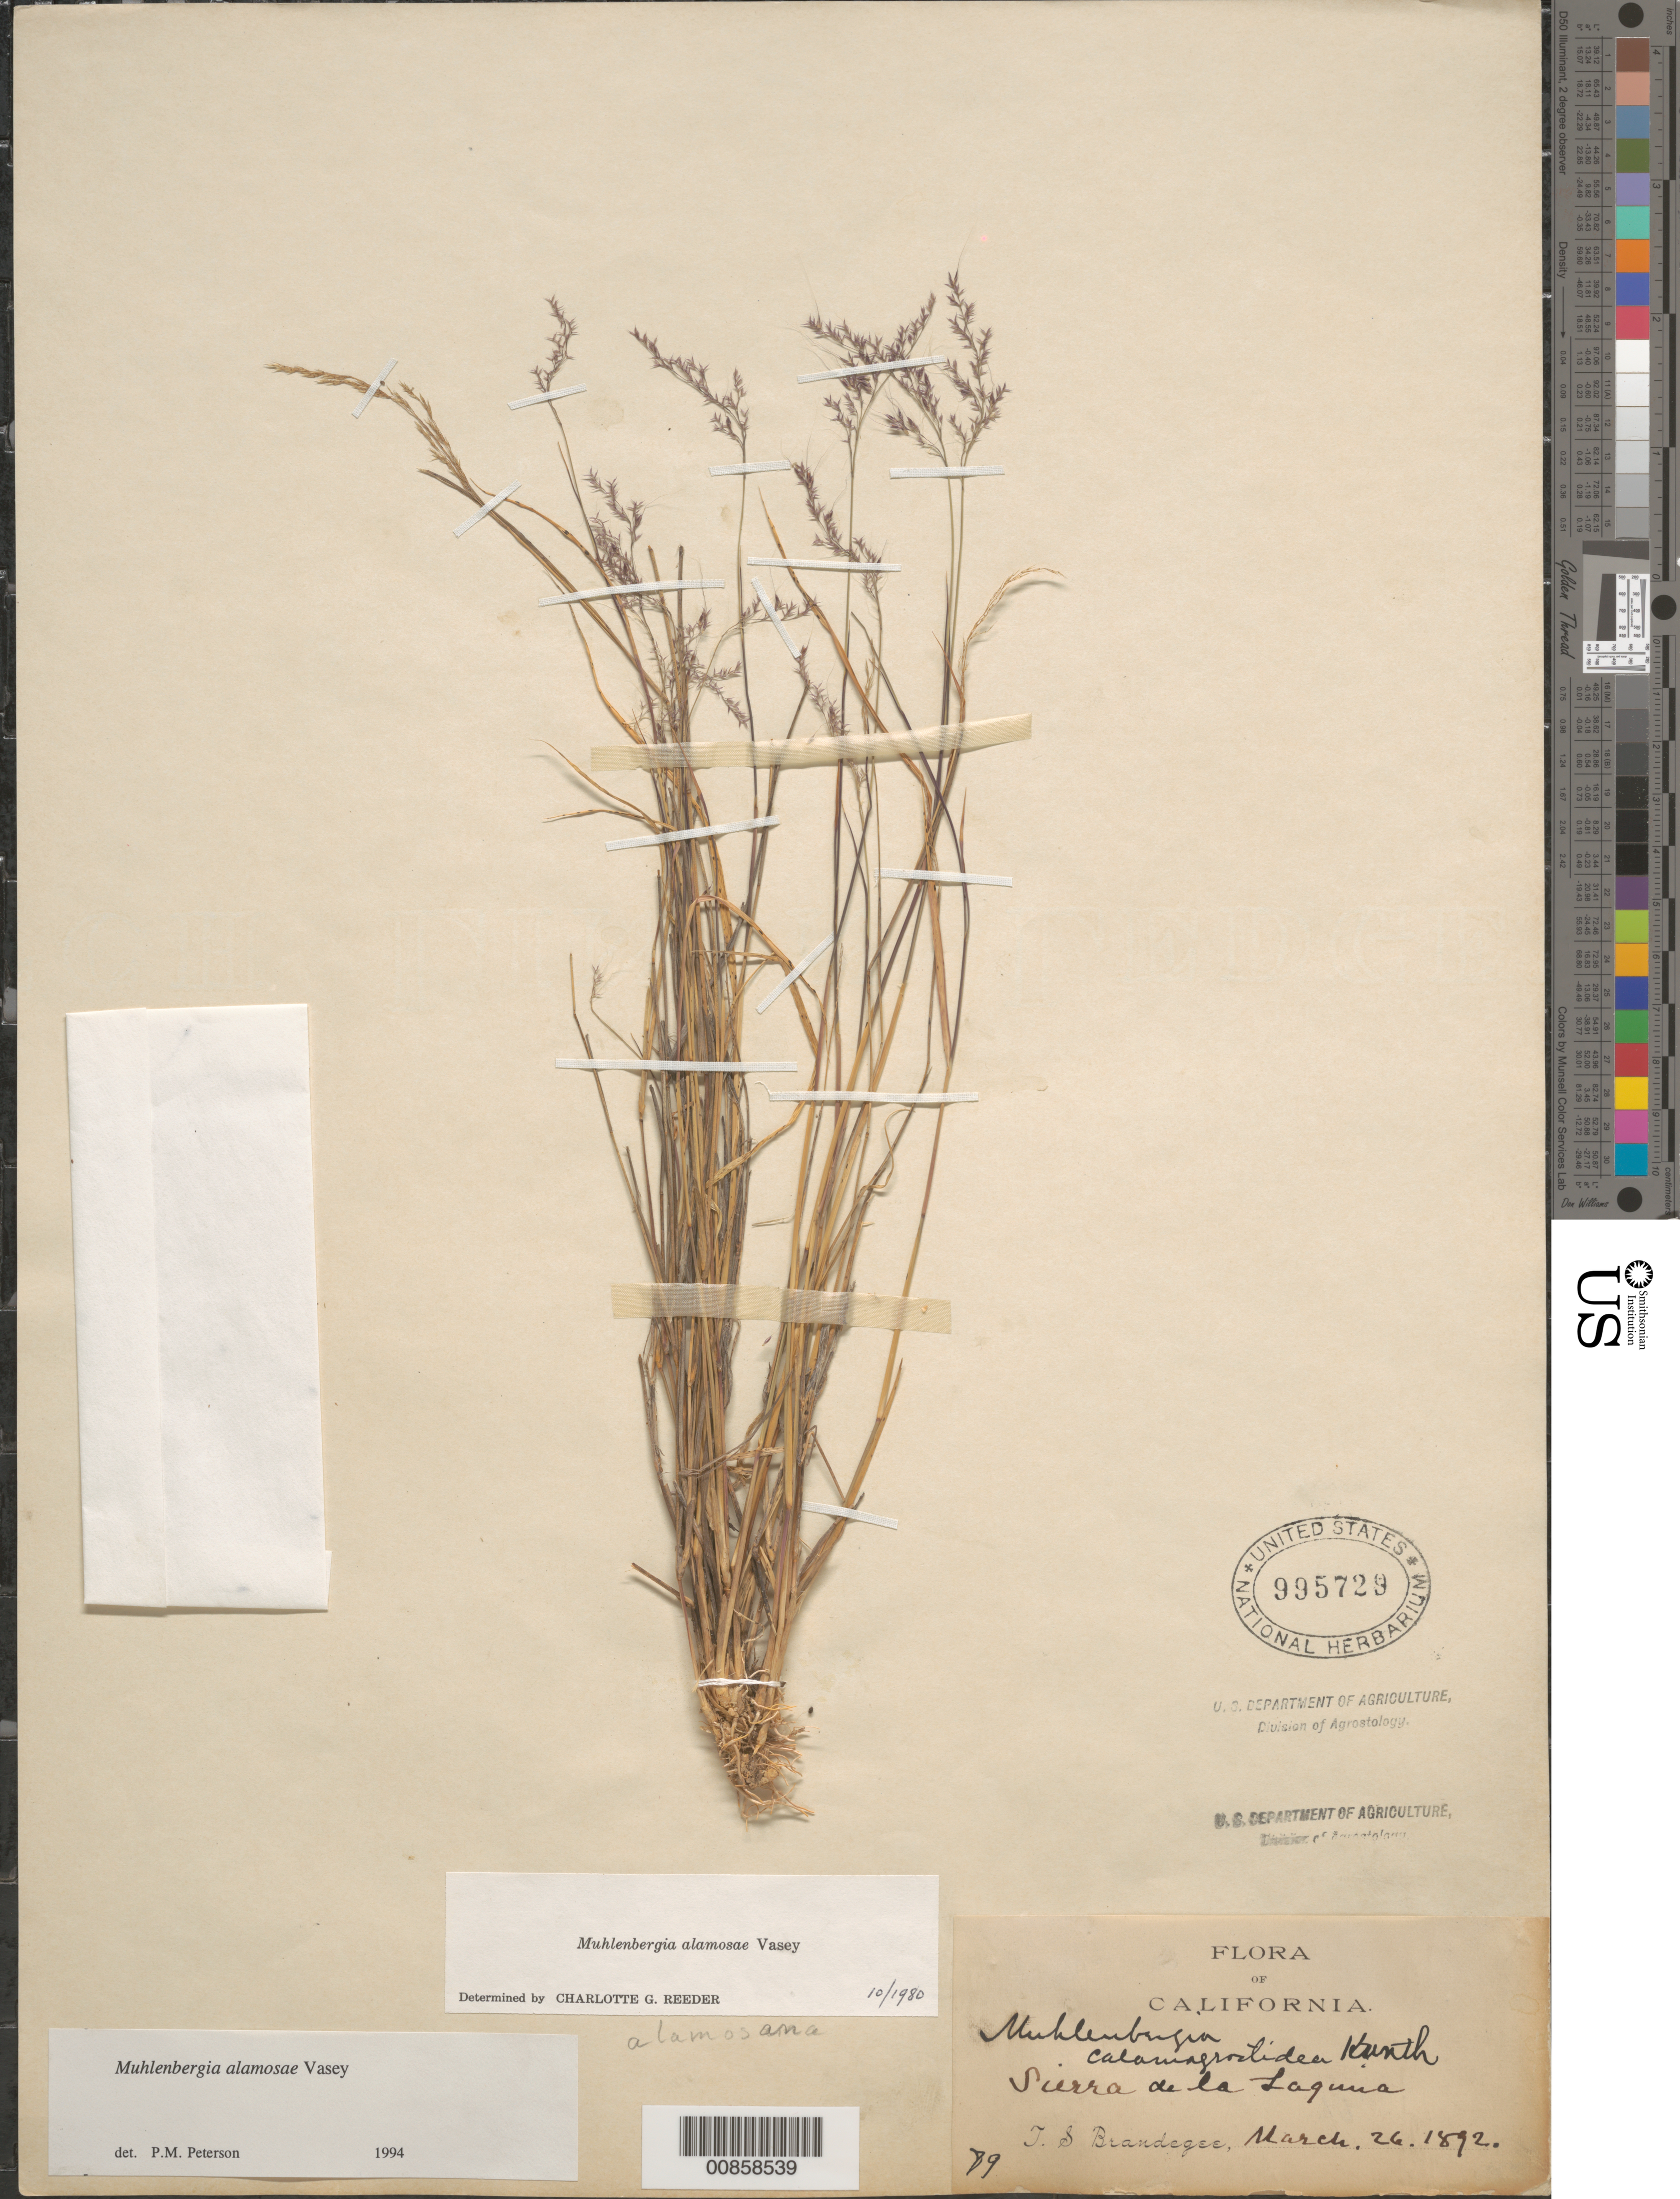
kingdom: Plantae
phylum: Tracheophyta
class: Liliopsida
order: Poales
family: Poaceae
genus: Muhlenbergia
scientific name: Muhlenbergia alamosae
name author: Vasey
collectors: T. S. Brandegee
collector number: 79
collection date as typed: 26 Mar 1892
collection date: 1892-03-26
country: Mexico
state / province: Baja California Sur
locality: Sierra de la Laguna, B.C.S.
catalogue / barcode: US 995729